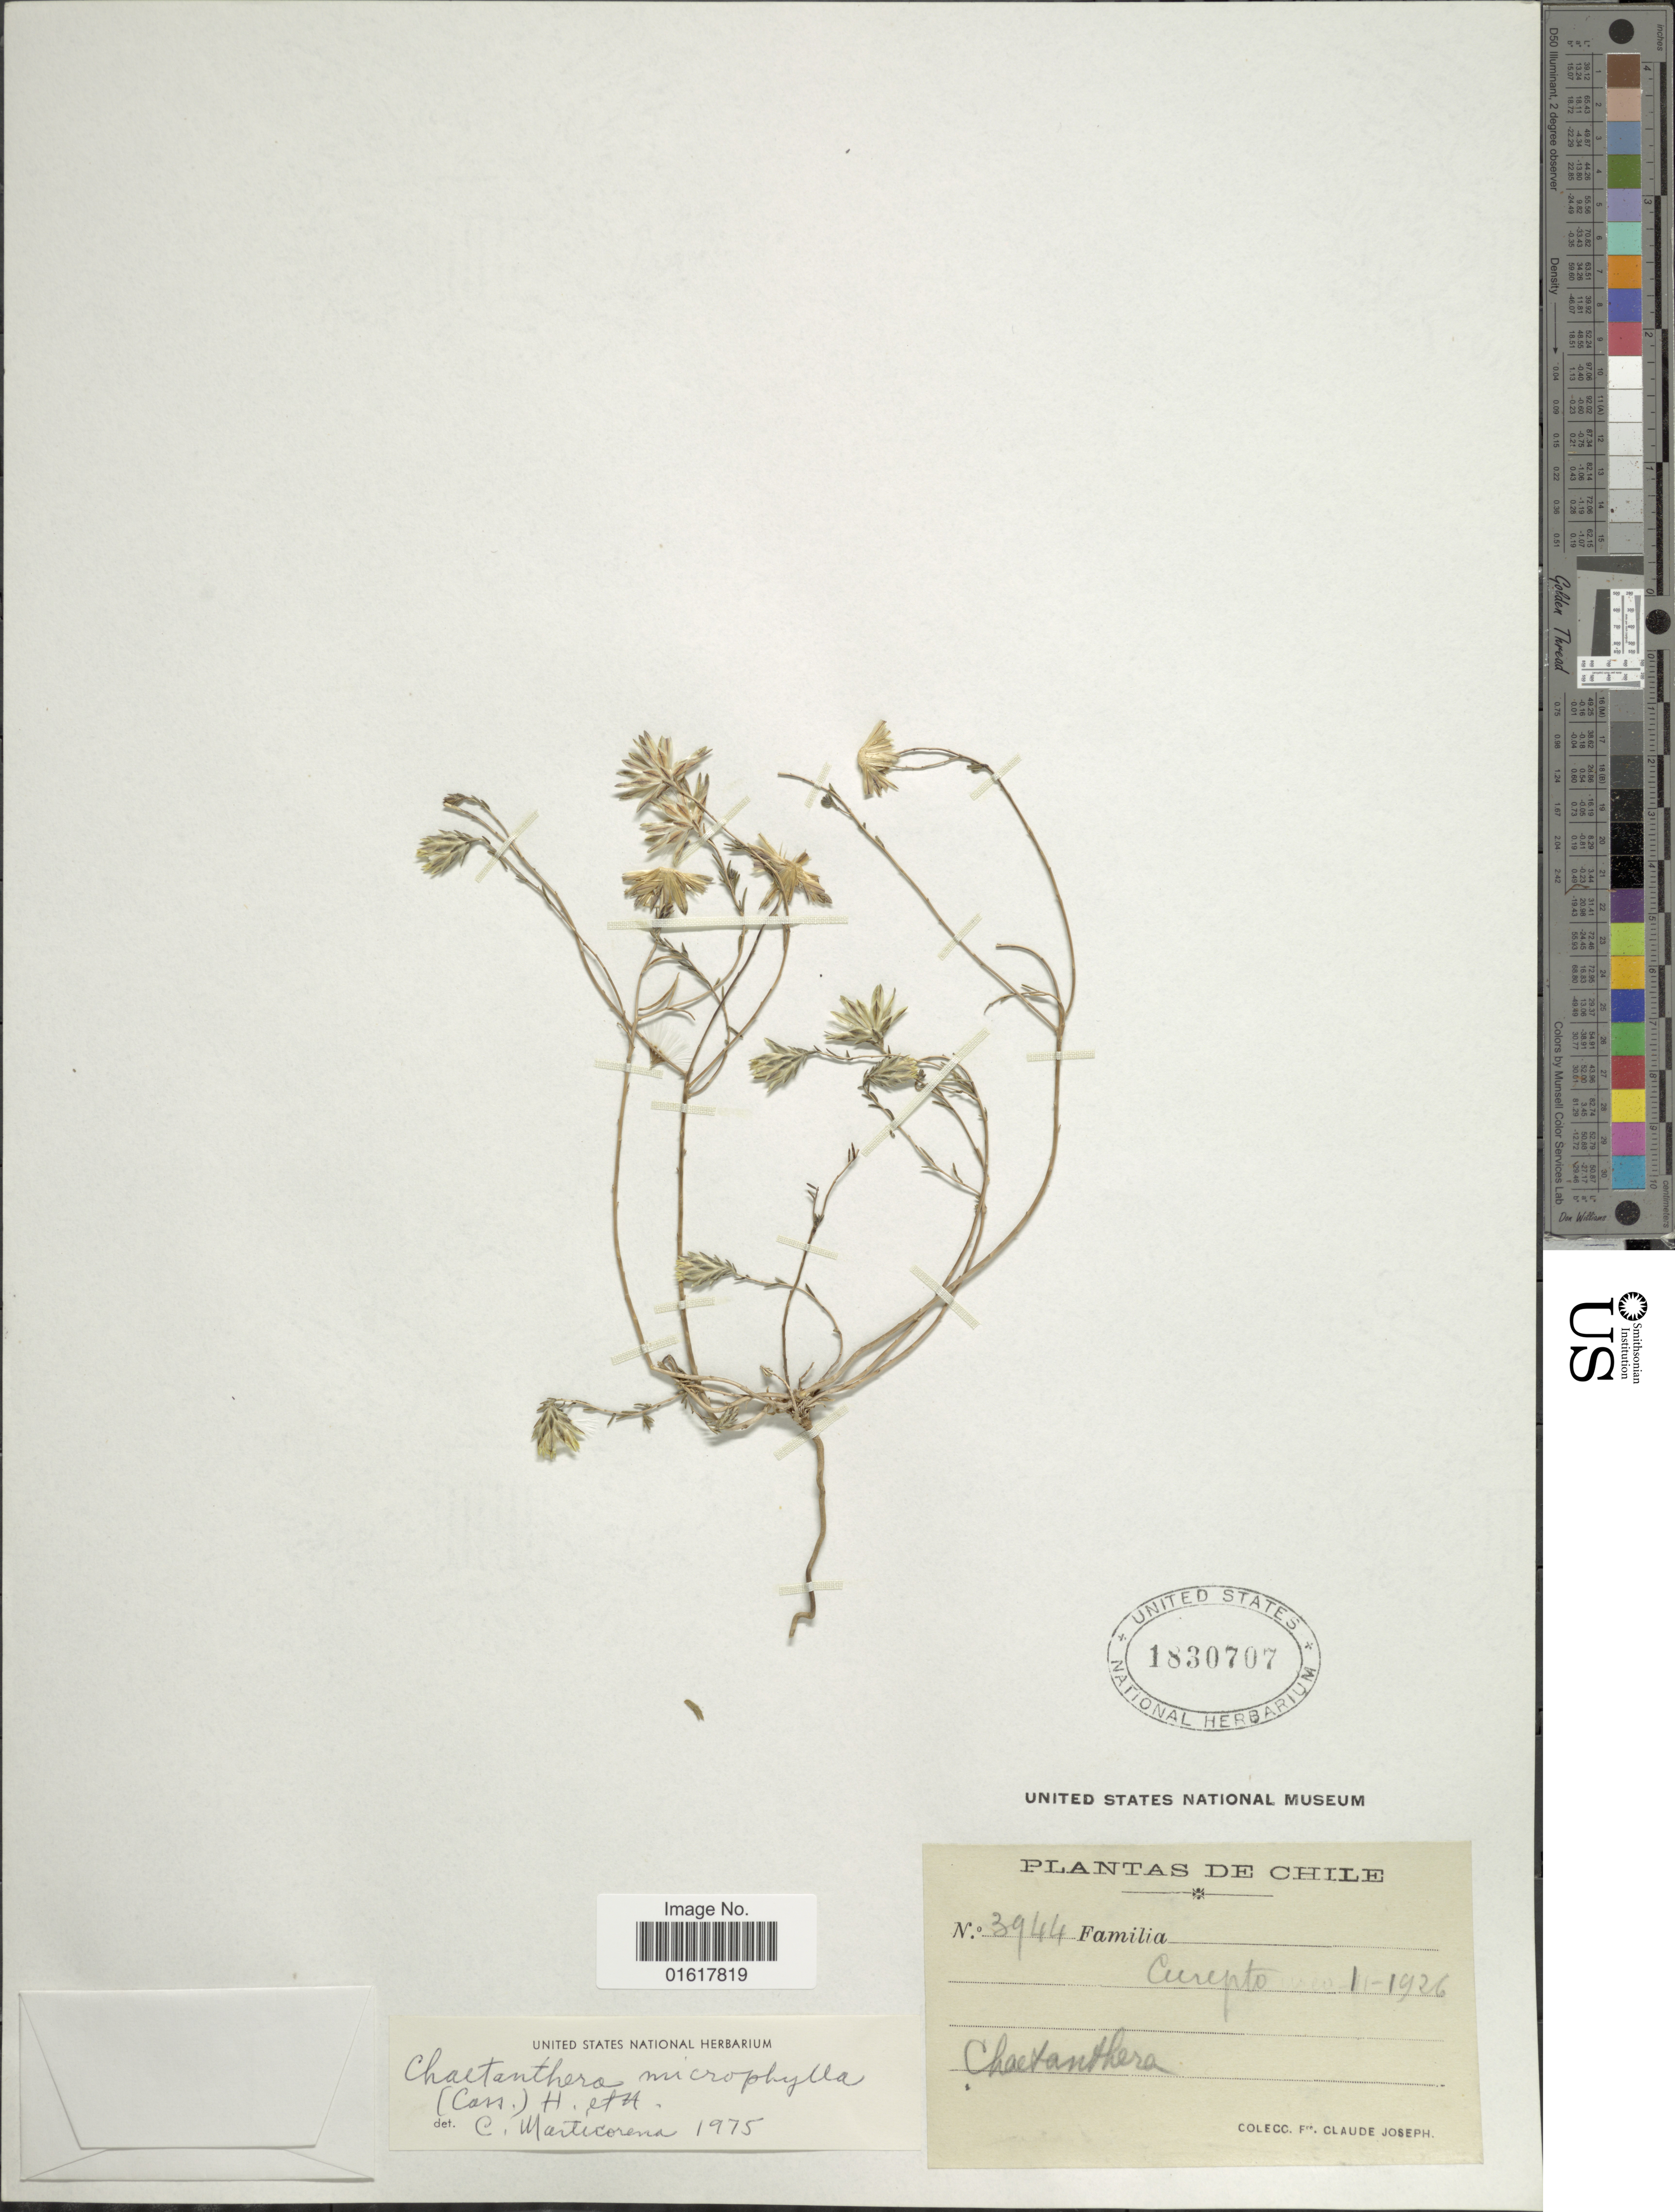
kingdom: Plantae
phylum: Tracheophyta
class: Magnoliopsida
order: Asterales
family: Asteraceae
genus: Chaetanthera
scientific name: Chaetanthera microphylla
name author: (Cass.) Hook. & Arn.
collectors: Bro. Claude-Joseph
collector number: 3944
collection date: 1926-01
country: Chile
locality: Curepto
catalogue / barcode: US 1830707